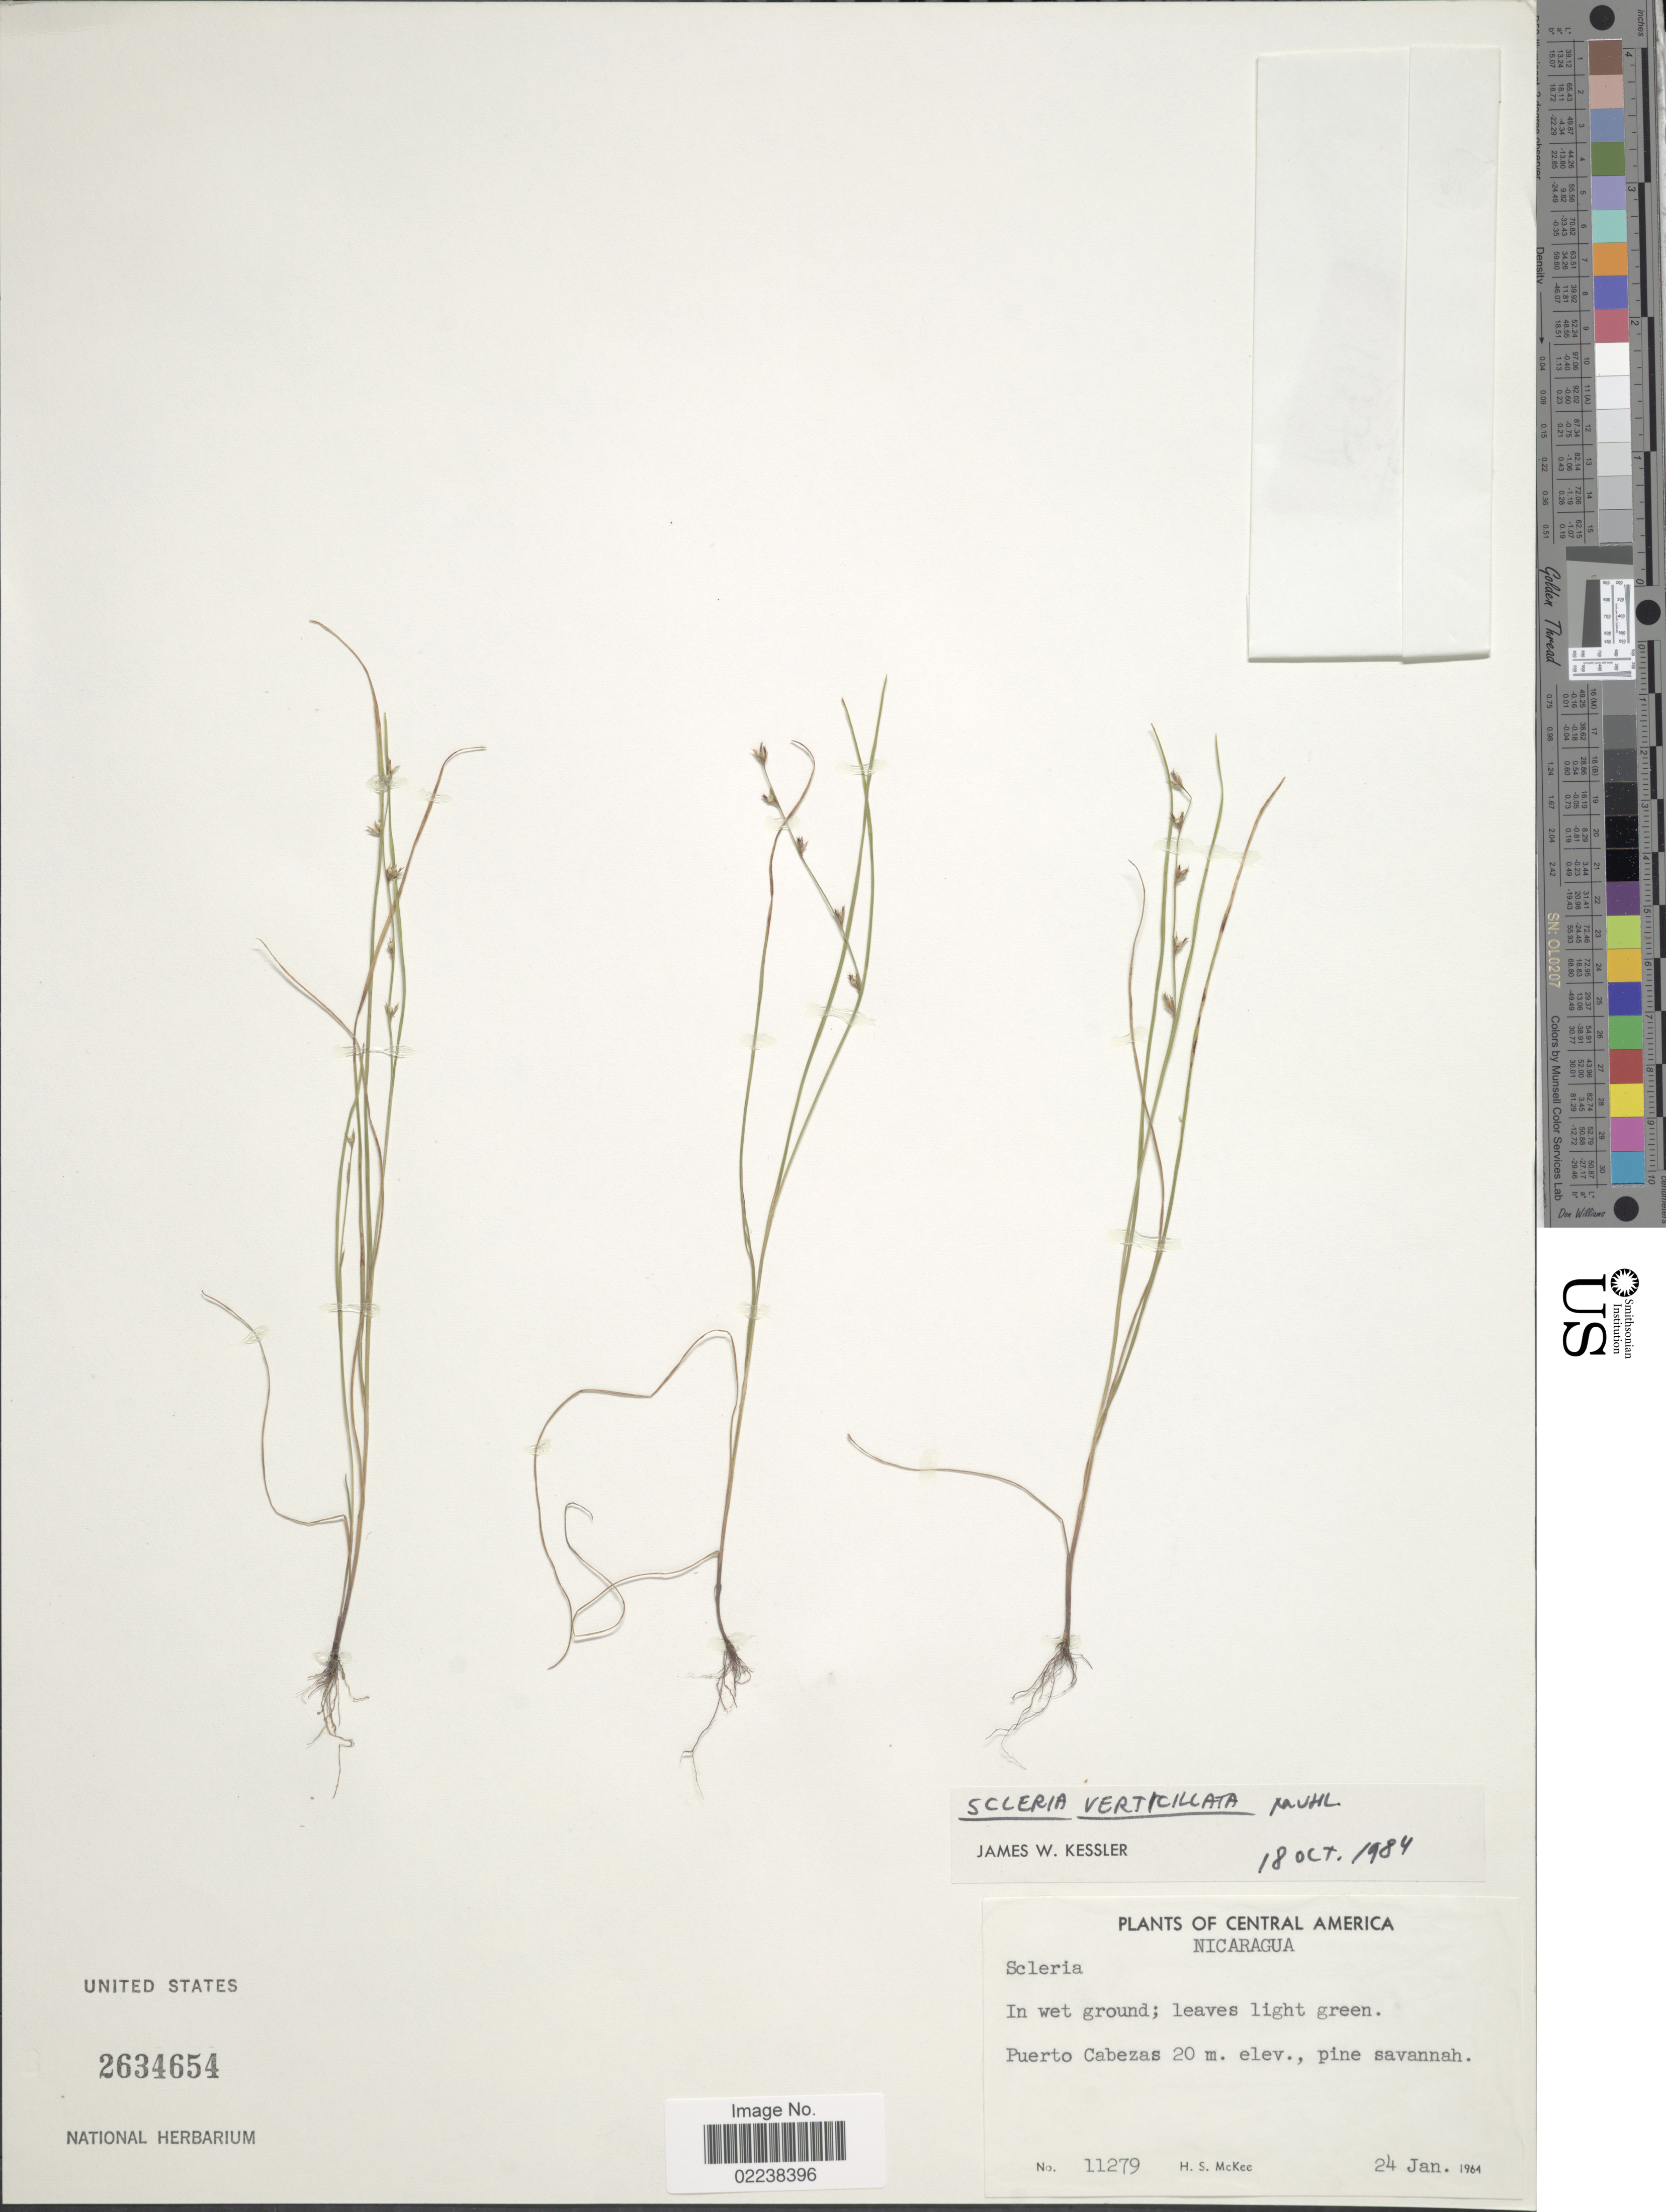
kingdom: Plantae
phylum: Tracheophyta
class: Liliopsida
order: Poales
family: Cyperaceae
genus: Scleria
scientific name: Scleria verticillata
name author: Muhl. ex Willd.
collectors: H. S. McKee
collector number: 11279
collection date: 1964-01-24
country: Nicaragua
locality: In wet ground, Puerto Cabezas. Central America.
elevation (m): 20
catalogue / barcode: US 2634654